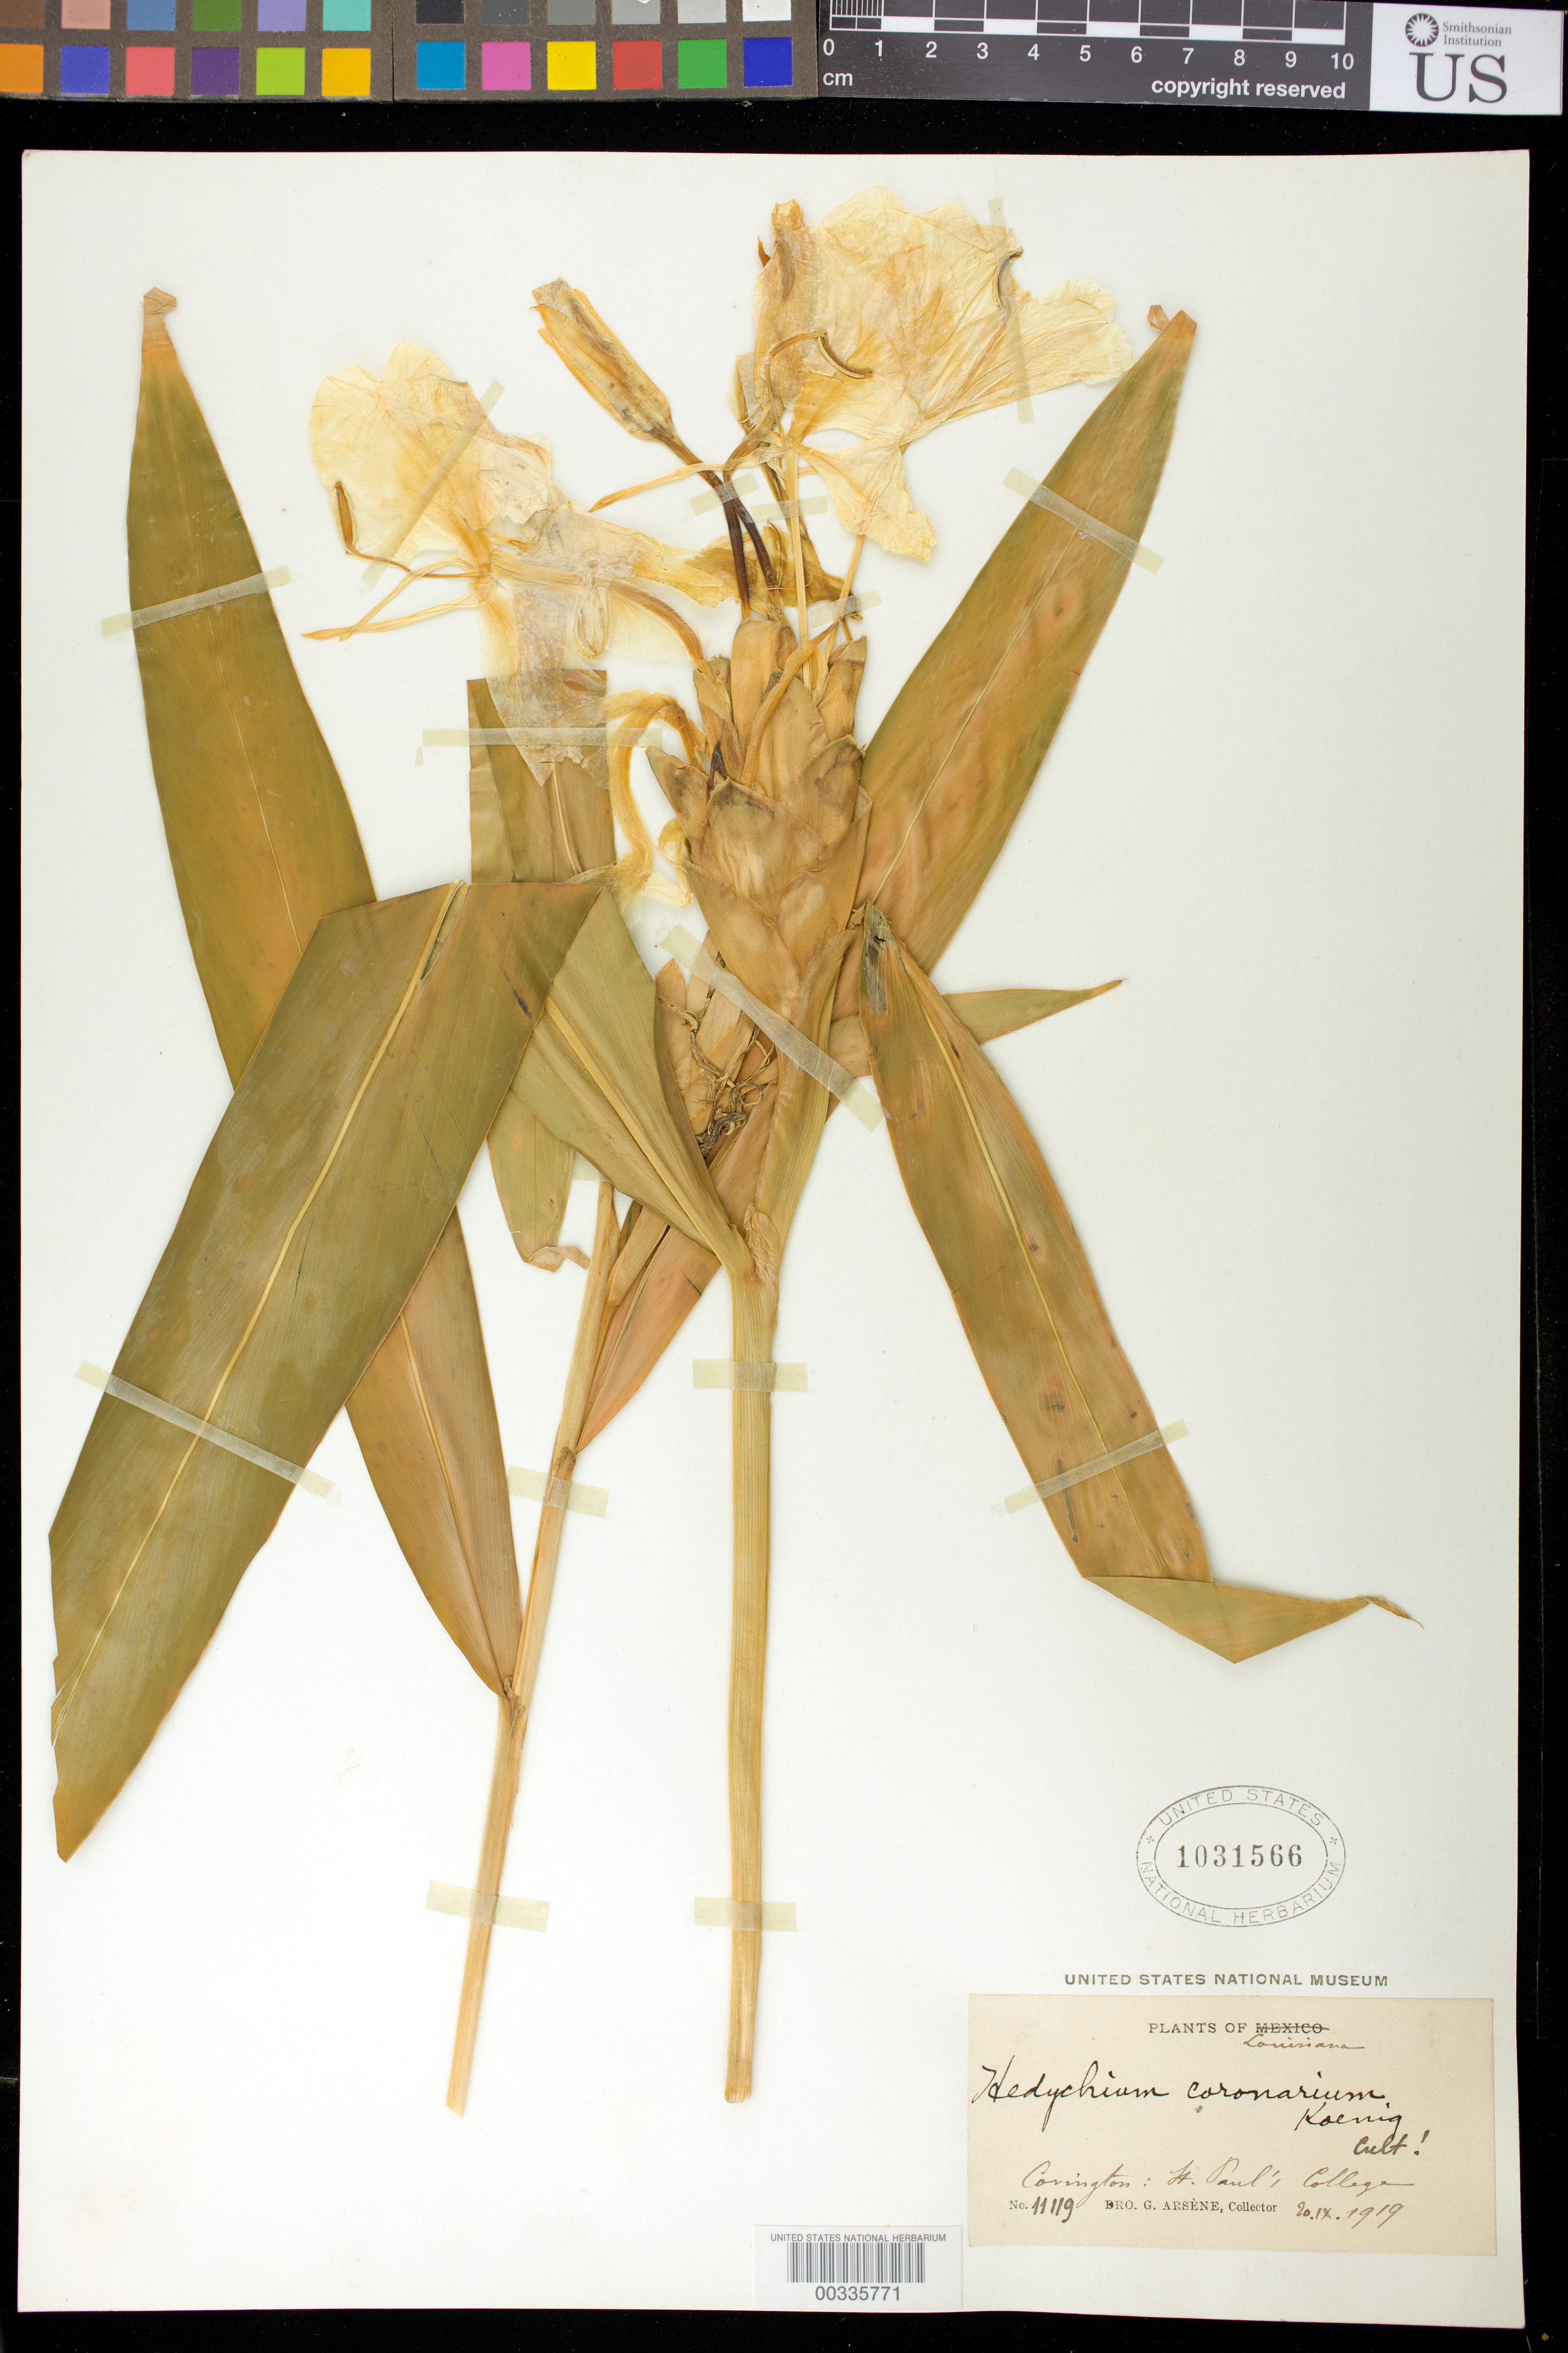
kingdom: Plantae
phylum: Tracheophyta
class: Liliopsida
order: Zingiberales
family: Zingiberaceae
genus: Hedychium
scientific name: Hedychium coronarium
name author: J. Koenig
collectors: Bro. G. Arsène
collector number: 11119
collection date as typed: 20 Sep 1919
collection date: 1919-09-20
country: United States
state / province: Florida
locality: Southern Florida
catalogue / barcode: US 1031566